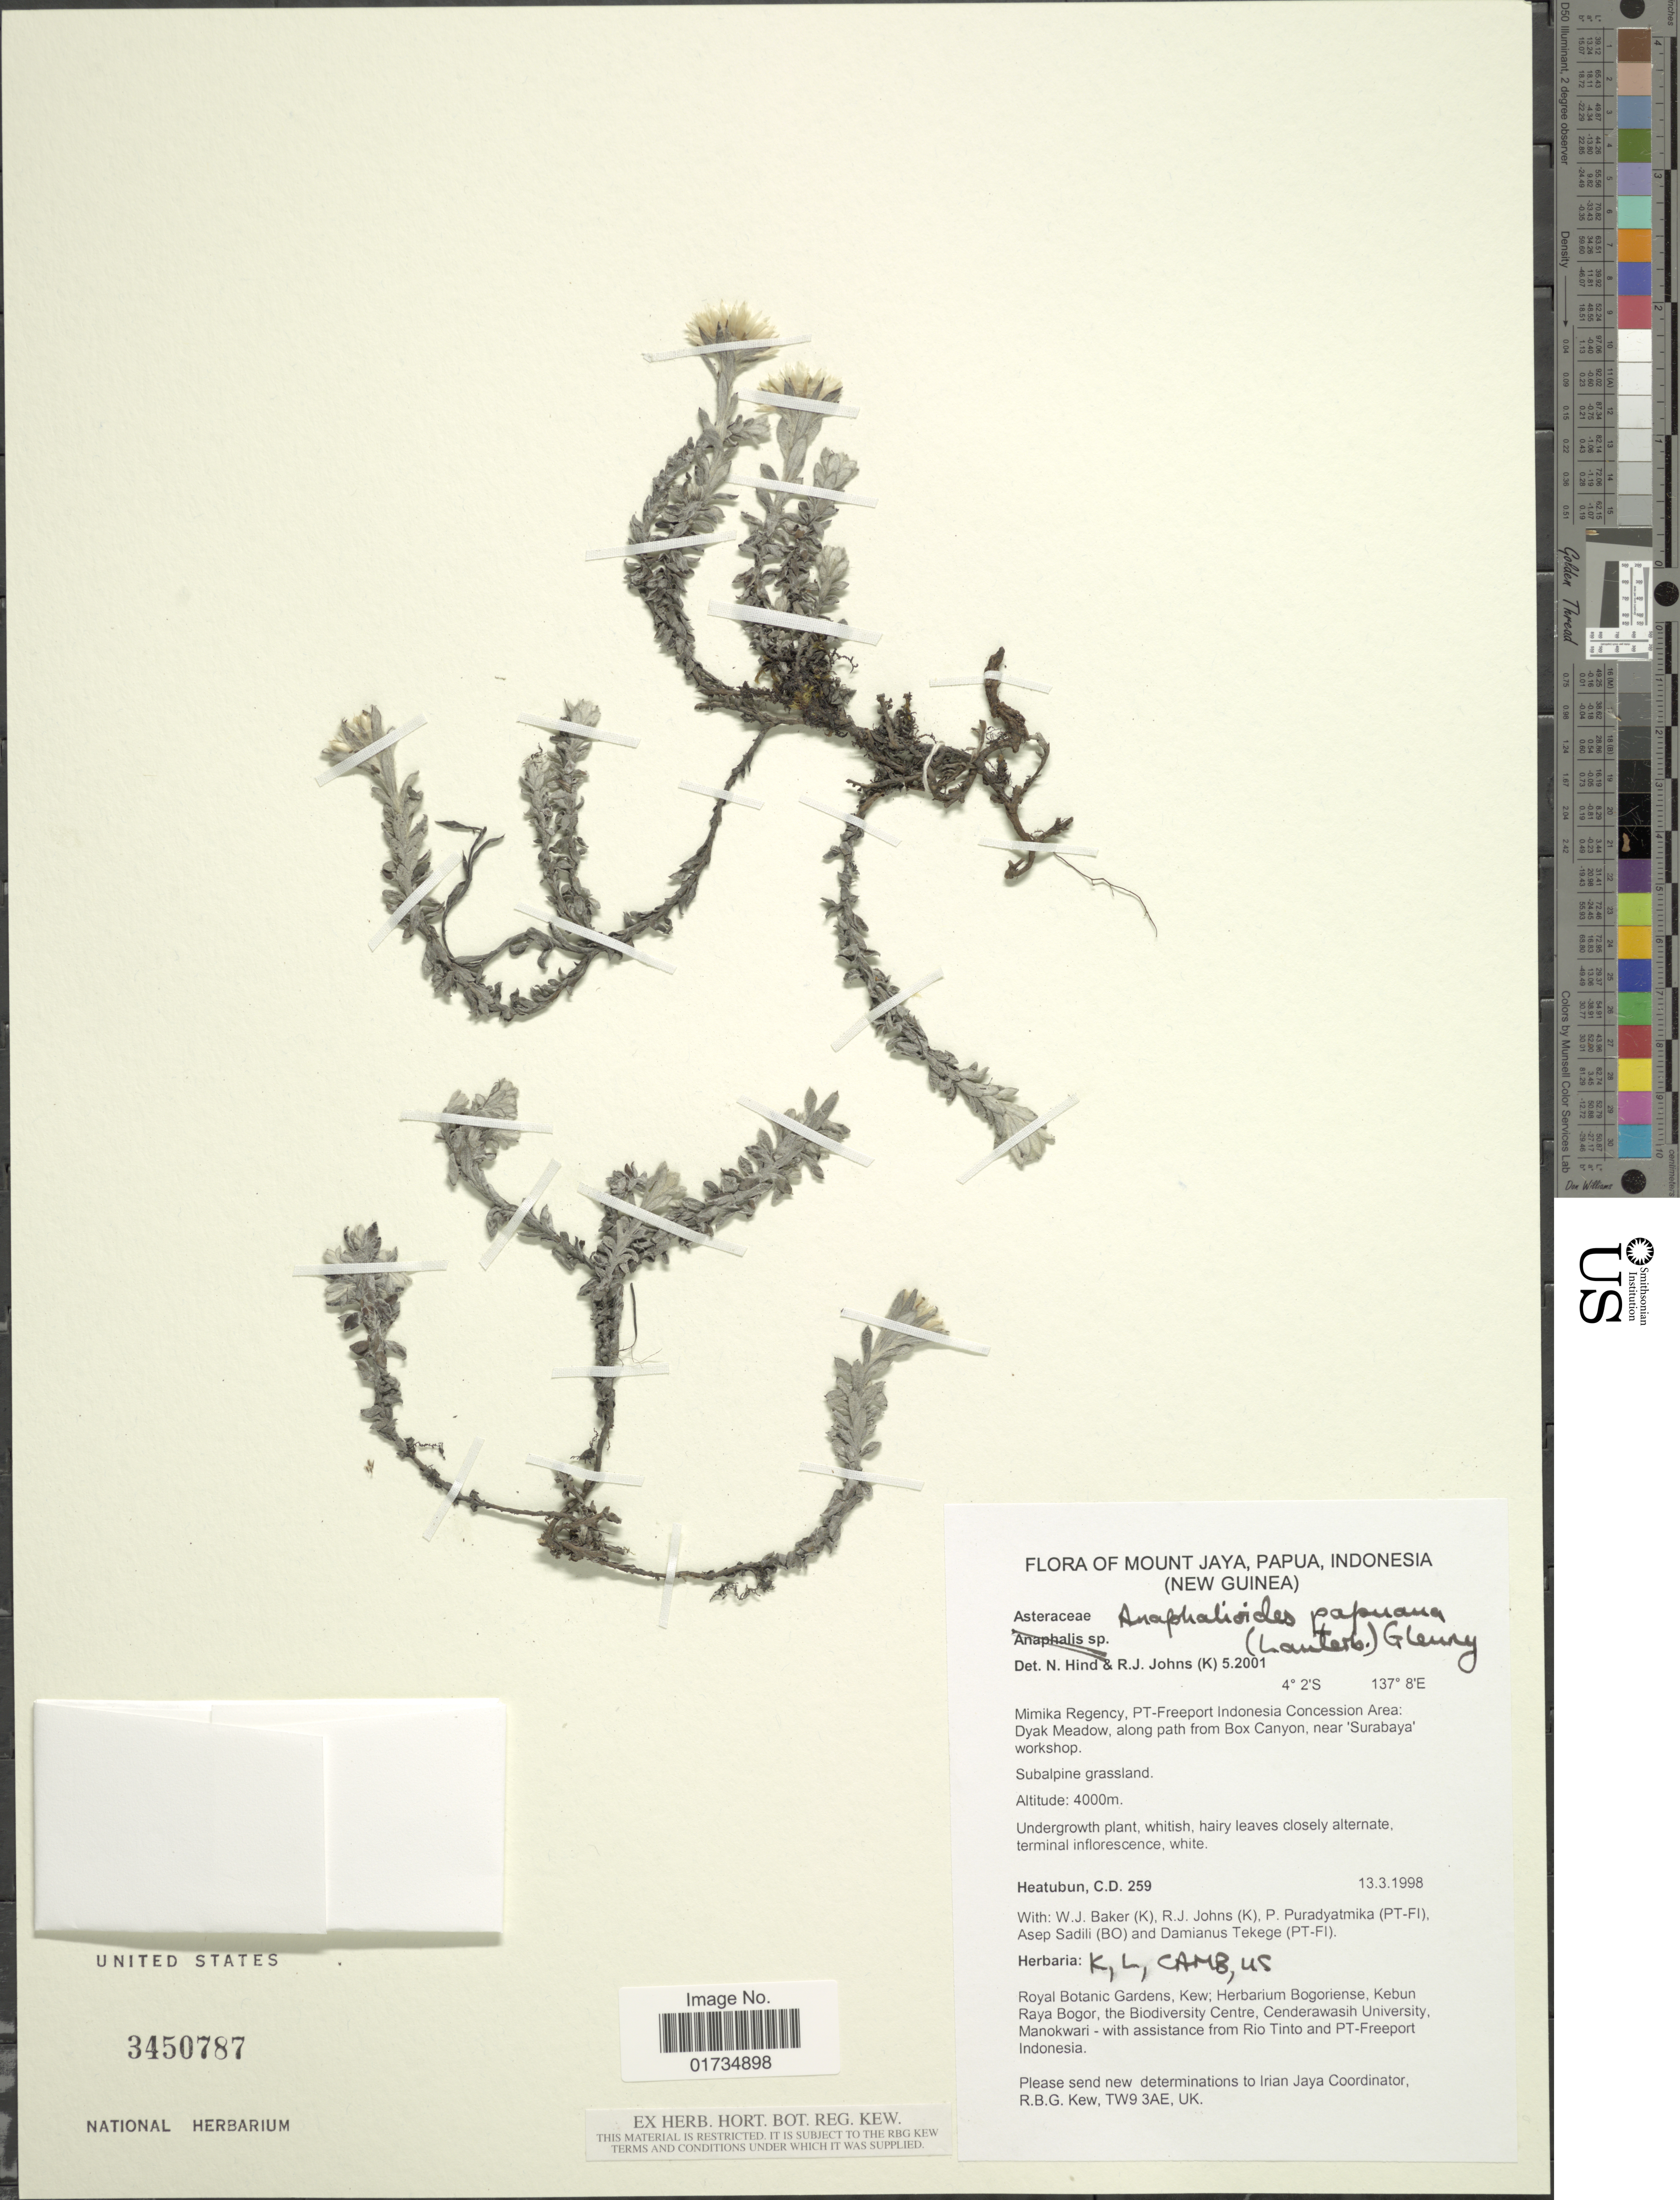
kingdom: Plantae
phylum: Tracheophyta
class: Magnoliopsida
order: Asterales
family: Asteraceae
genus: Anaphalis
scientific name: Anaphalis papuana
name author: (Lauterb.) J. Kost.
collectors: C. Heatubun, W. J. Baker, R. Johns & P. Puradyatmika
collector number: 259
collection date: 1998-03-13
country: Indonesia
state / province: Papua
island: New Guinea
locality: Mount Jaya, Papua, Indonesia (New Guinea). Mimika Regency, PT-Freeport Indonesia Concession Area: Dyak Meadow, along path from Box Canyon, near 'Surabaya' workshop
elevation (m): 4000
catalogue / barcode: US 3450787